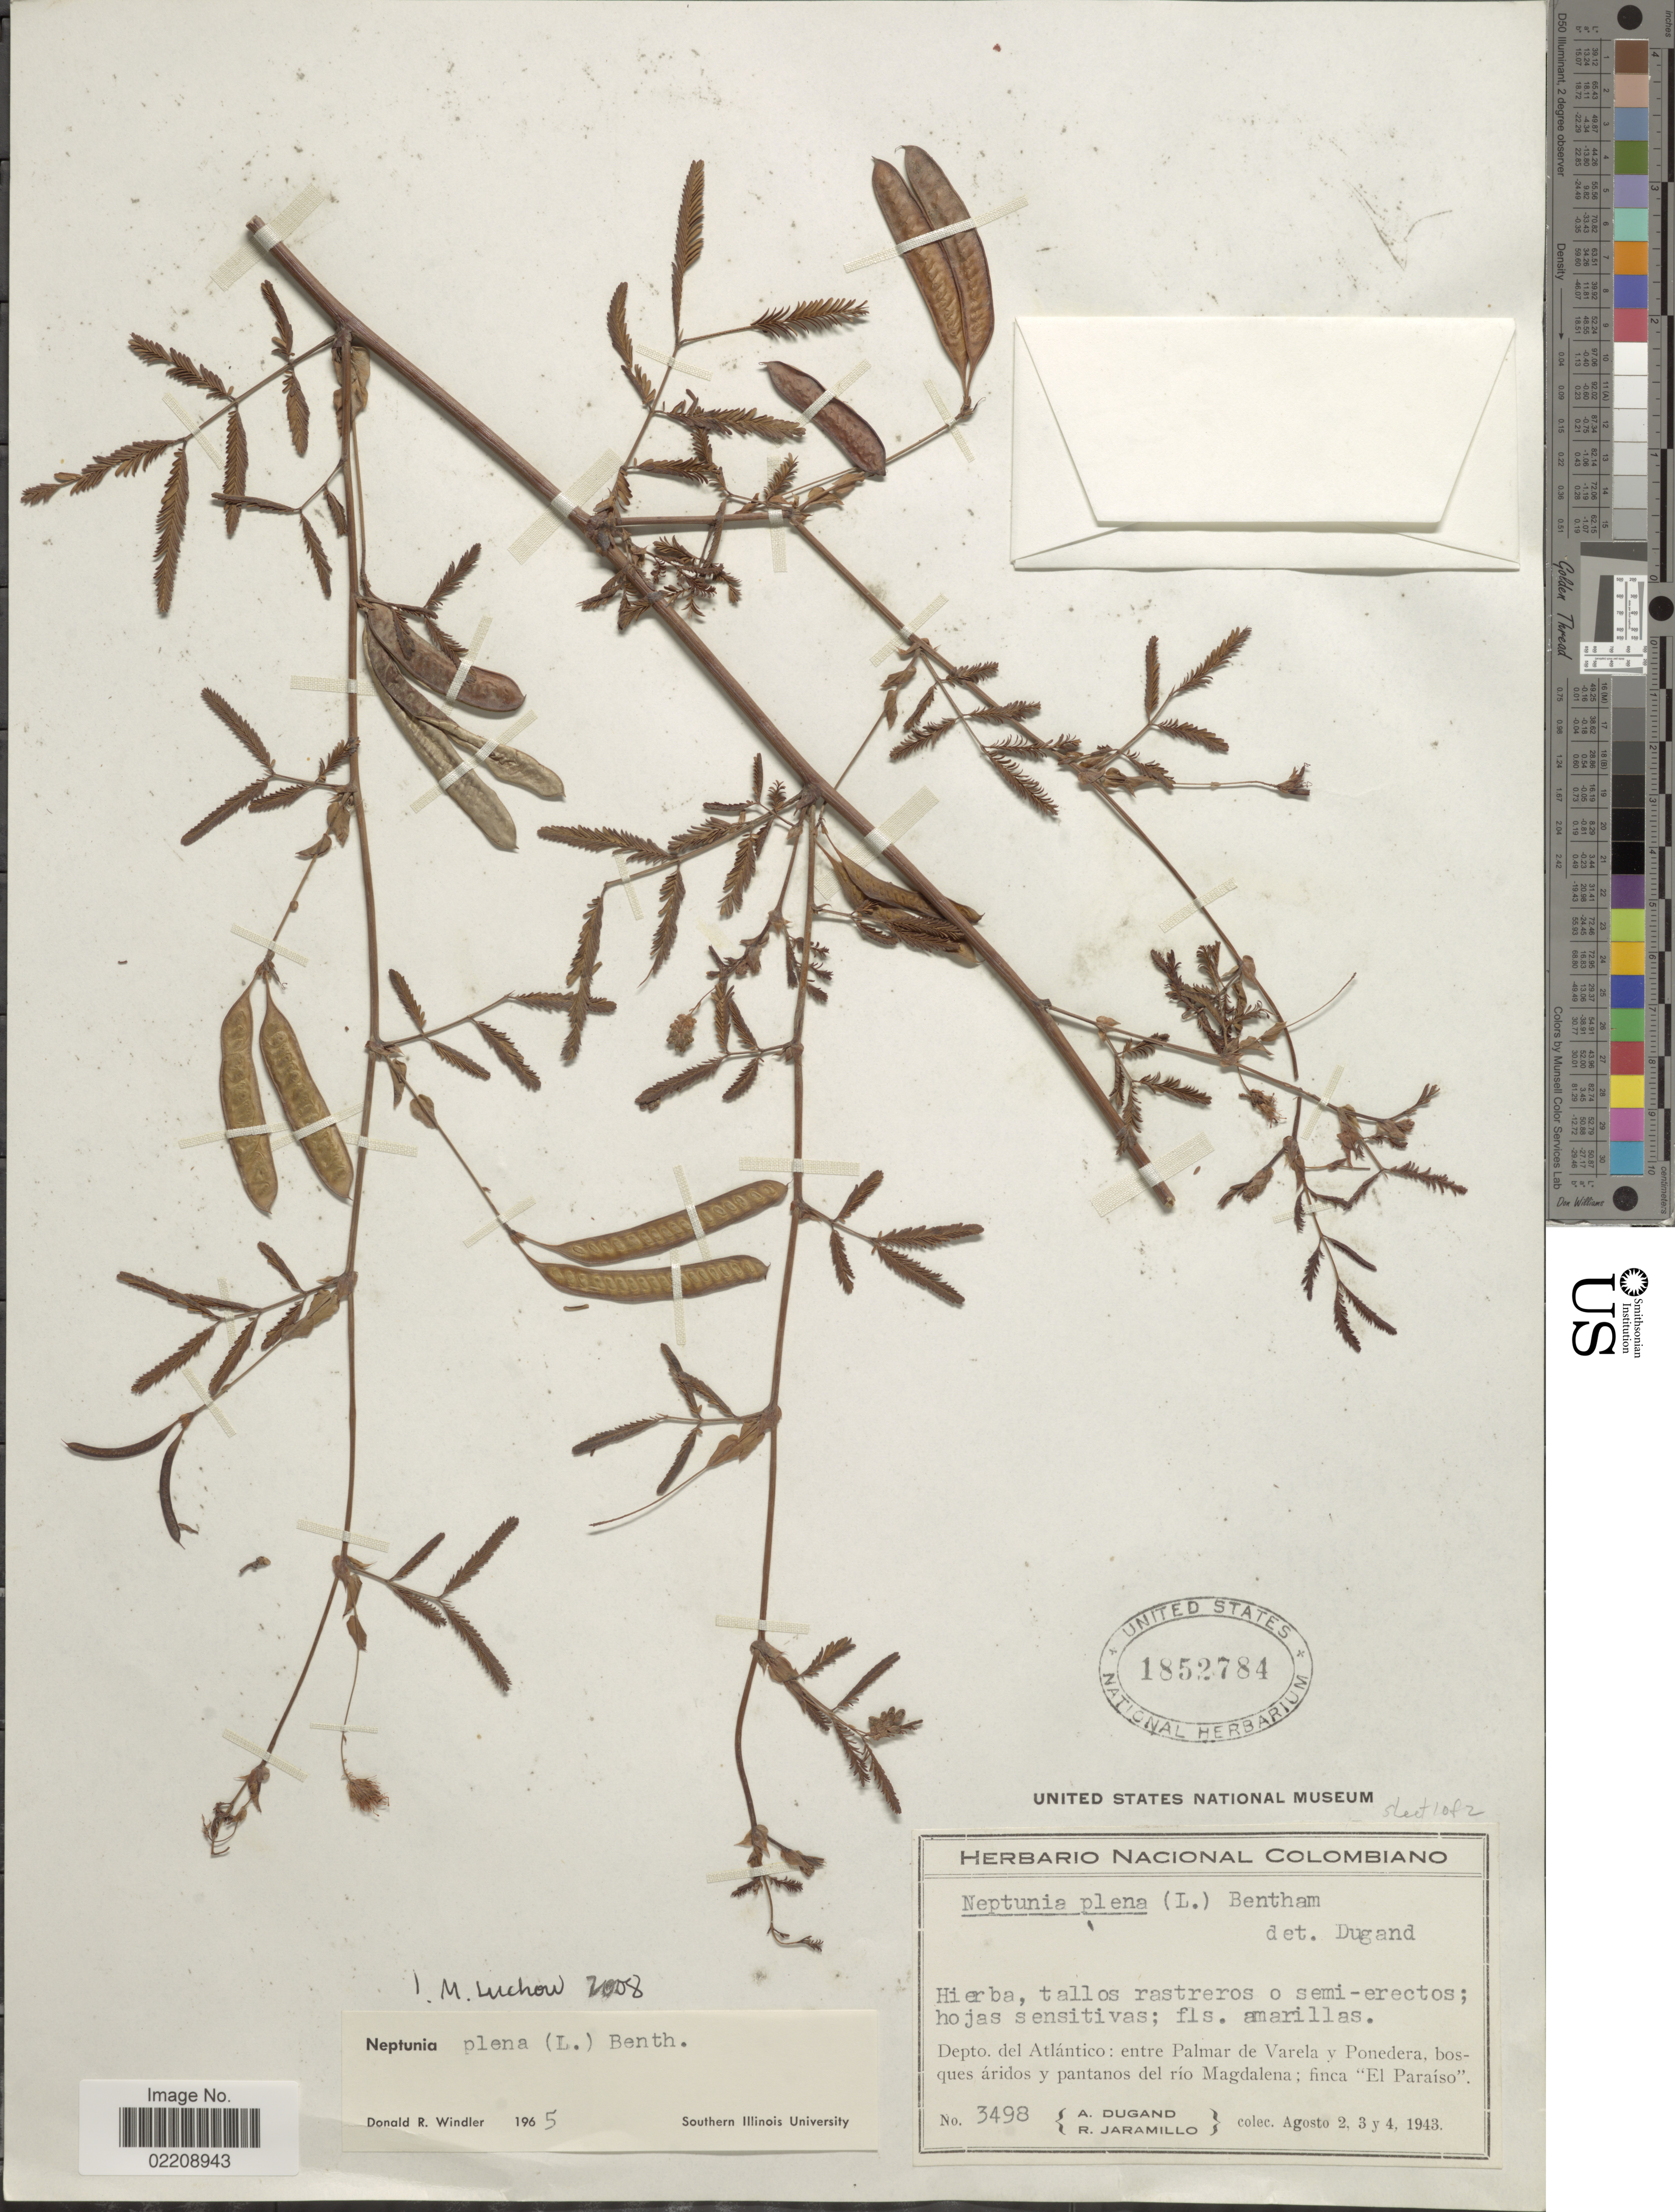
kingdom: Plantae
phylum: Tracheophyta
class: Magnoliopsida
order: Fabales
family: Fabaceae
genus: Neptunia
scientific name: Neptunia plena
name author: (L.) Benth.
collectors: A. Dugand & R. Jaramillo M.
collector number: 3498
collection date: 1943-08-02/1943-08-04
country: Colombia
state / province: Atlántico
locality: Entre Palmar de Varela y Ponedera. bosques aridos y pantanos del rio Magdalena: finca "El Paraiso"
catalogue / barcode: US 1852784